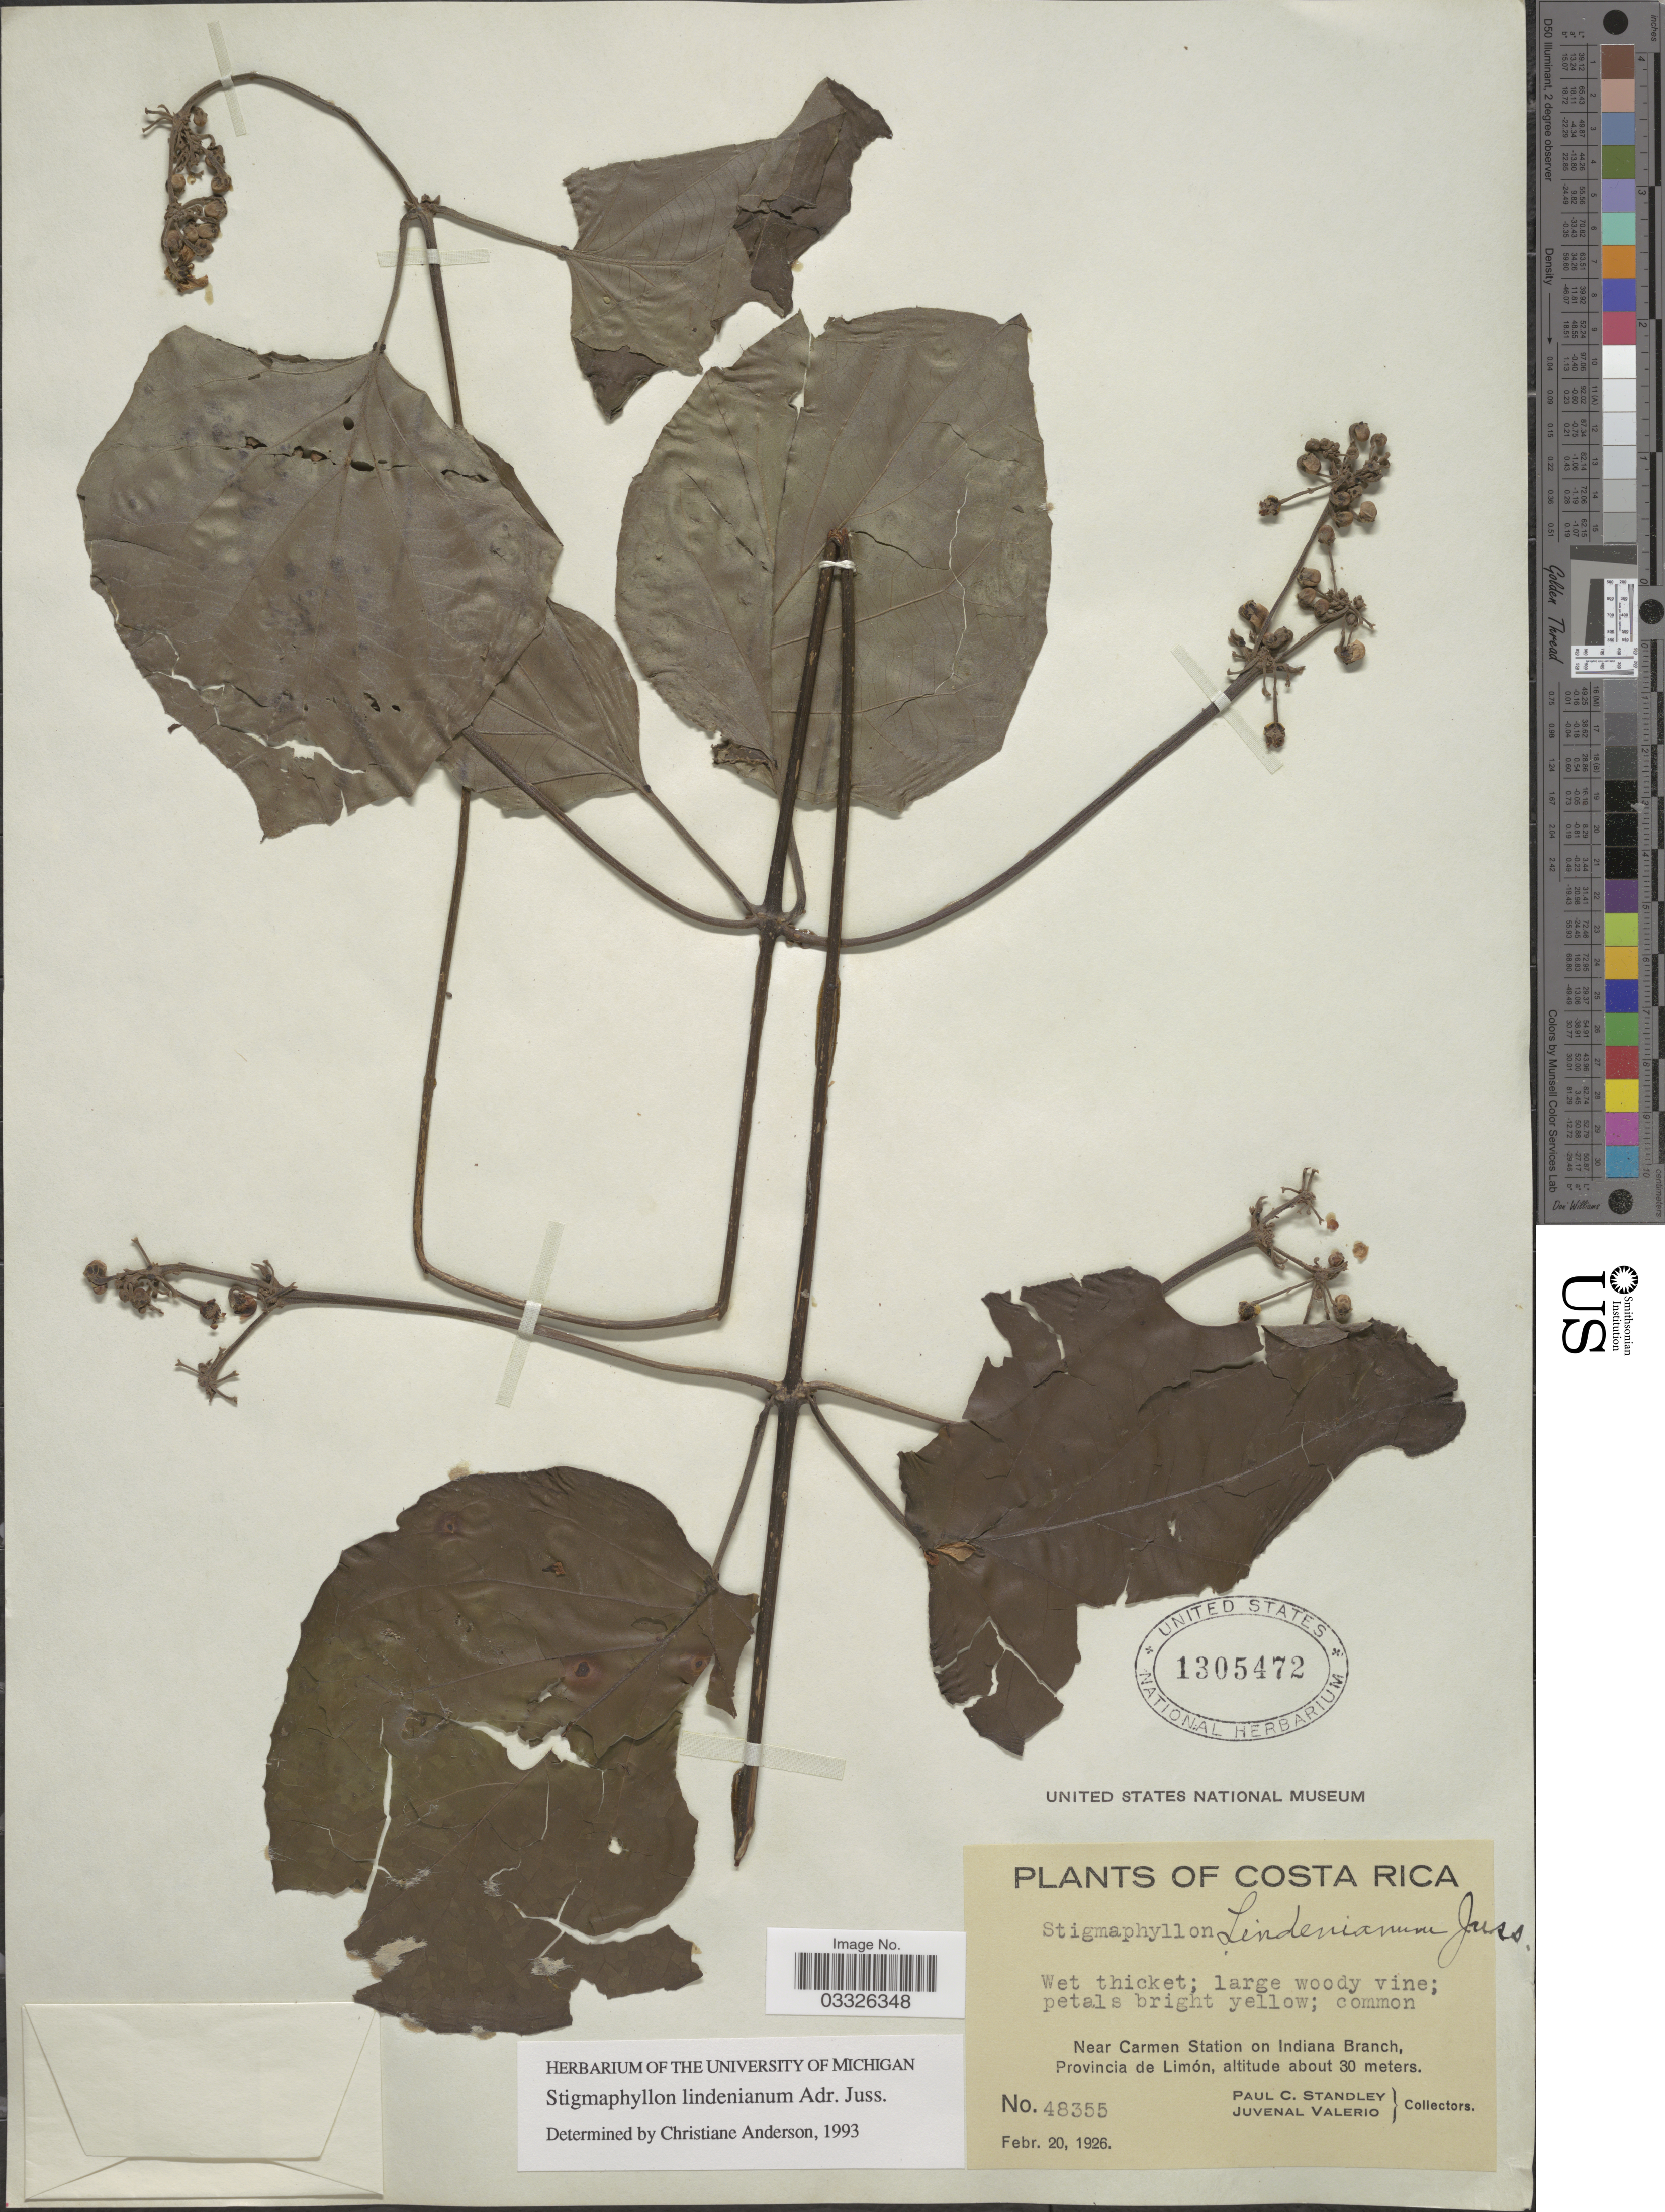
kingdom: Plantae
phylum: Tracheophyta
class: Magnoliopsida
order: Malpighiales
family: Malpighiaceae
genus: Stigmaphyllon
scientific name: Stigmaphyllon lindenianum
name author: A. Juss.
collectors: P. C. Standley & J. Valerio R.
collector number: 48355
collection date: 1926-02-20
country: Costa Rica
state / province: Limón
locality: Near Carmen Station on Indiana Branch.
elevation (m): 30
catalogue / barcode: US 1305472